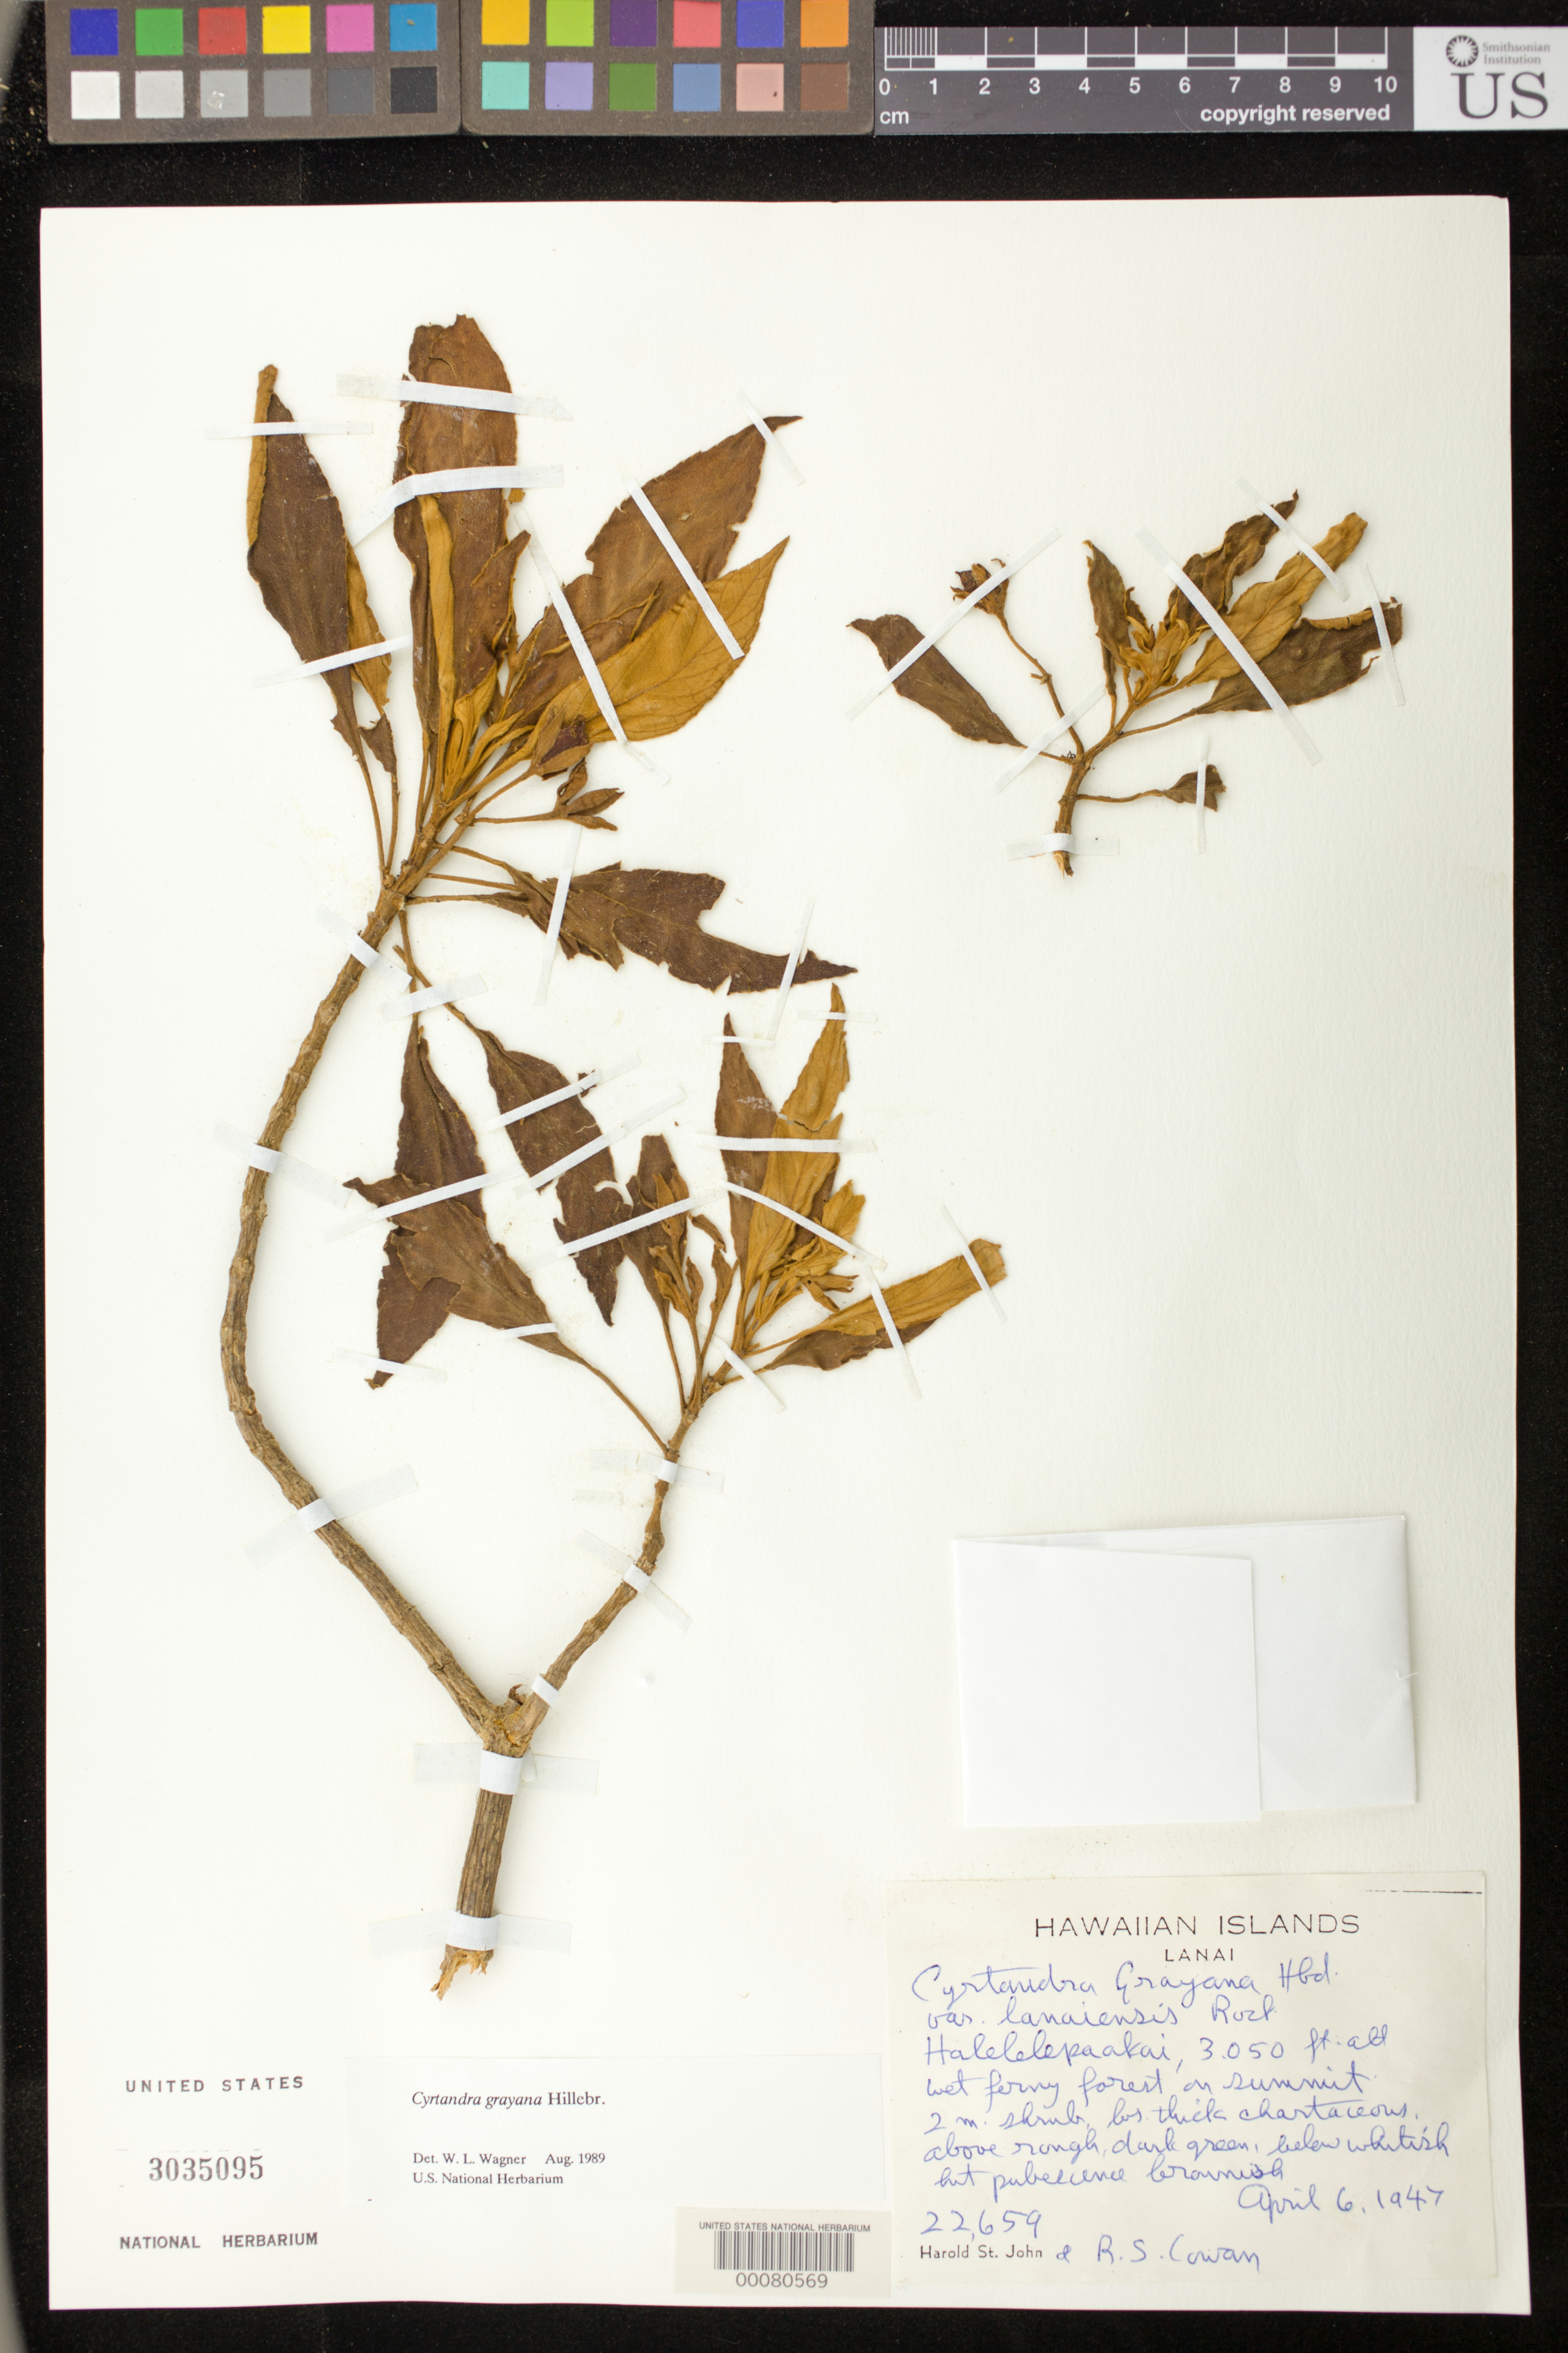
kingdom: Plantae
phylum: Tracheophyta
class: Magnoliopsida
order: Lamiales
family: Gesneriaceae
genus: Cyrtandra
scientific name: Cyrtandra grayana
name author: Hillebr.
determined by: Wagner, W. L., (BOT), Smithsonian Institution - National Museum of Natural History (UNITED STATES)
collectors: H. St. John & R. S. Cowan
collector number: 22659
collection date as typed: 06 Apr 1947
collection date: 1947-04-06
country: United States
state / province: Hawaii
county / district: Maui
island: Lana'i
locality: Halelelepaakai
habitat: Wet ferny forest on summit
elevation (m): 930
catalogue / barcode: US 3035095